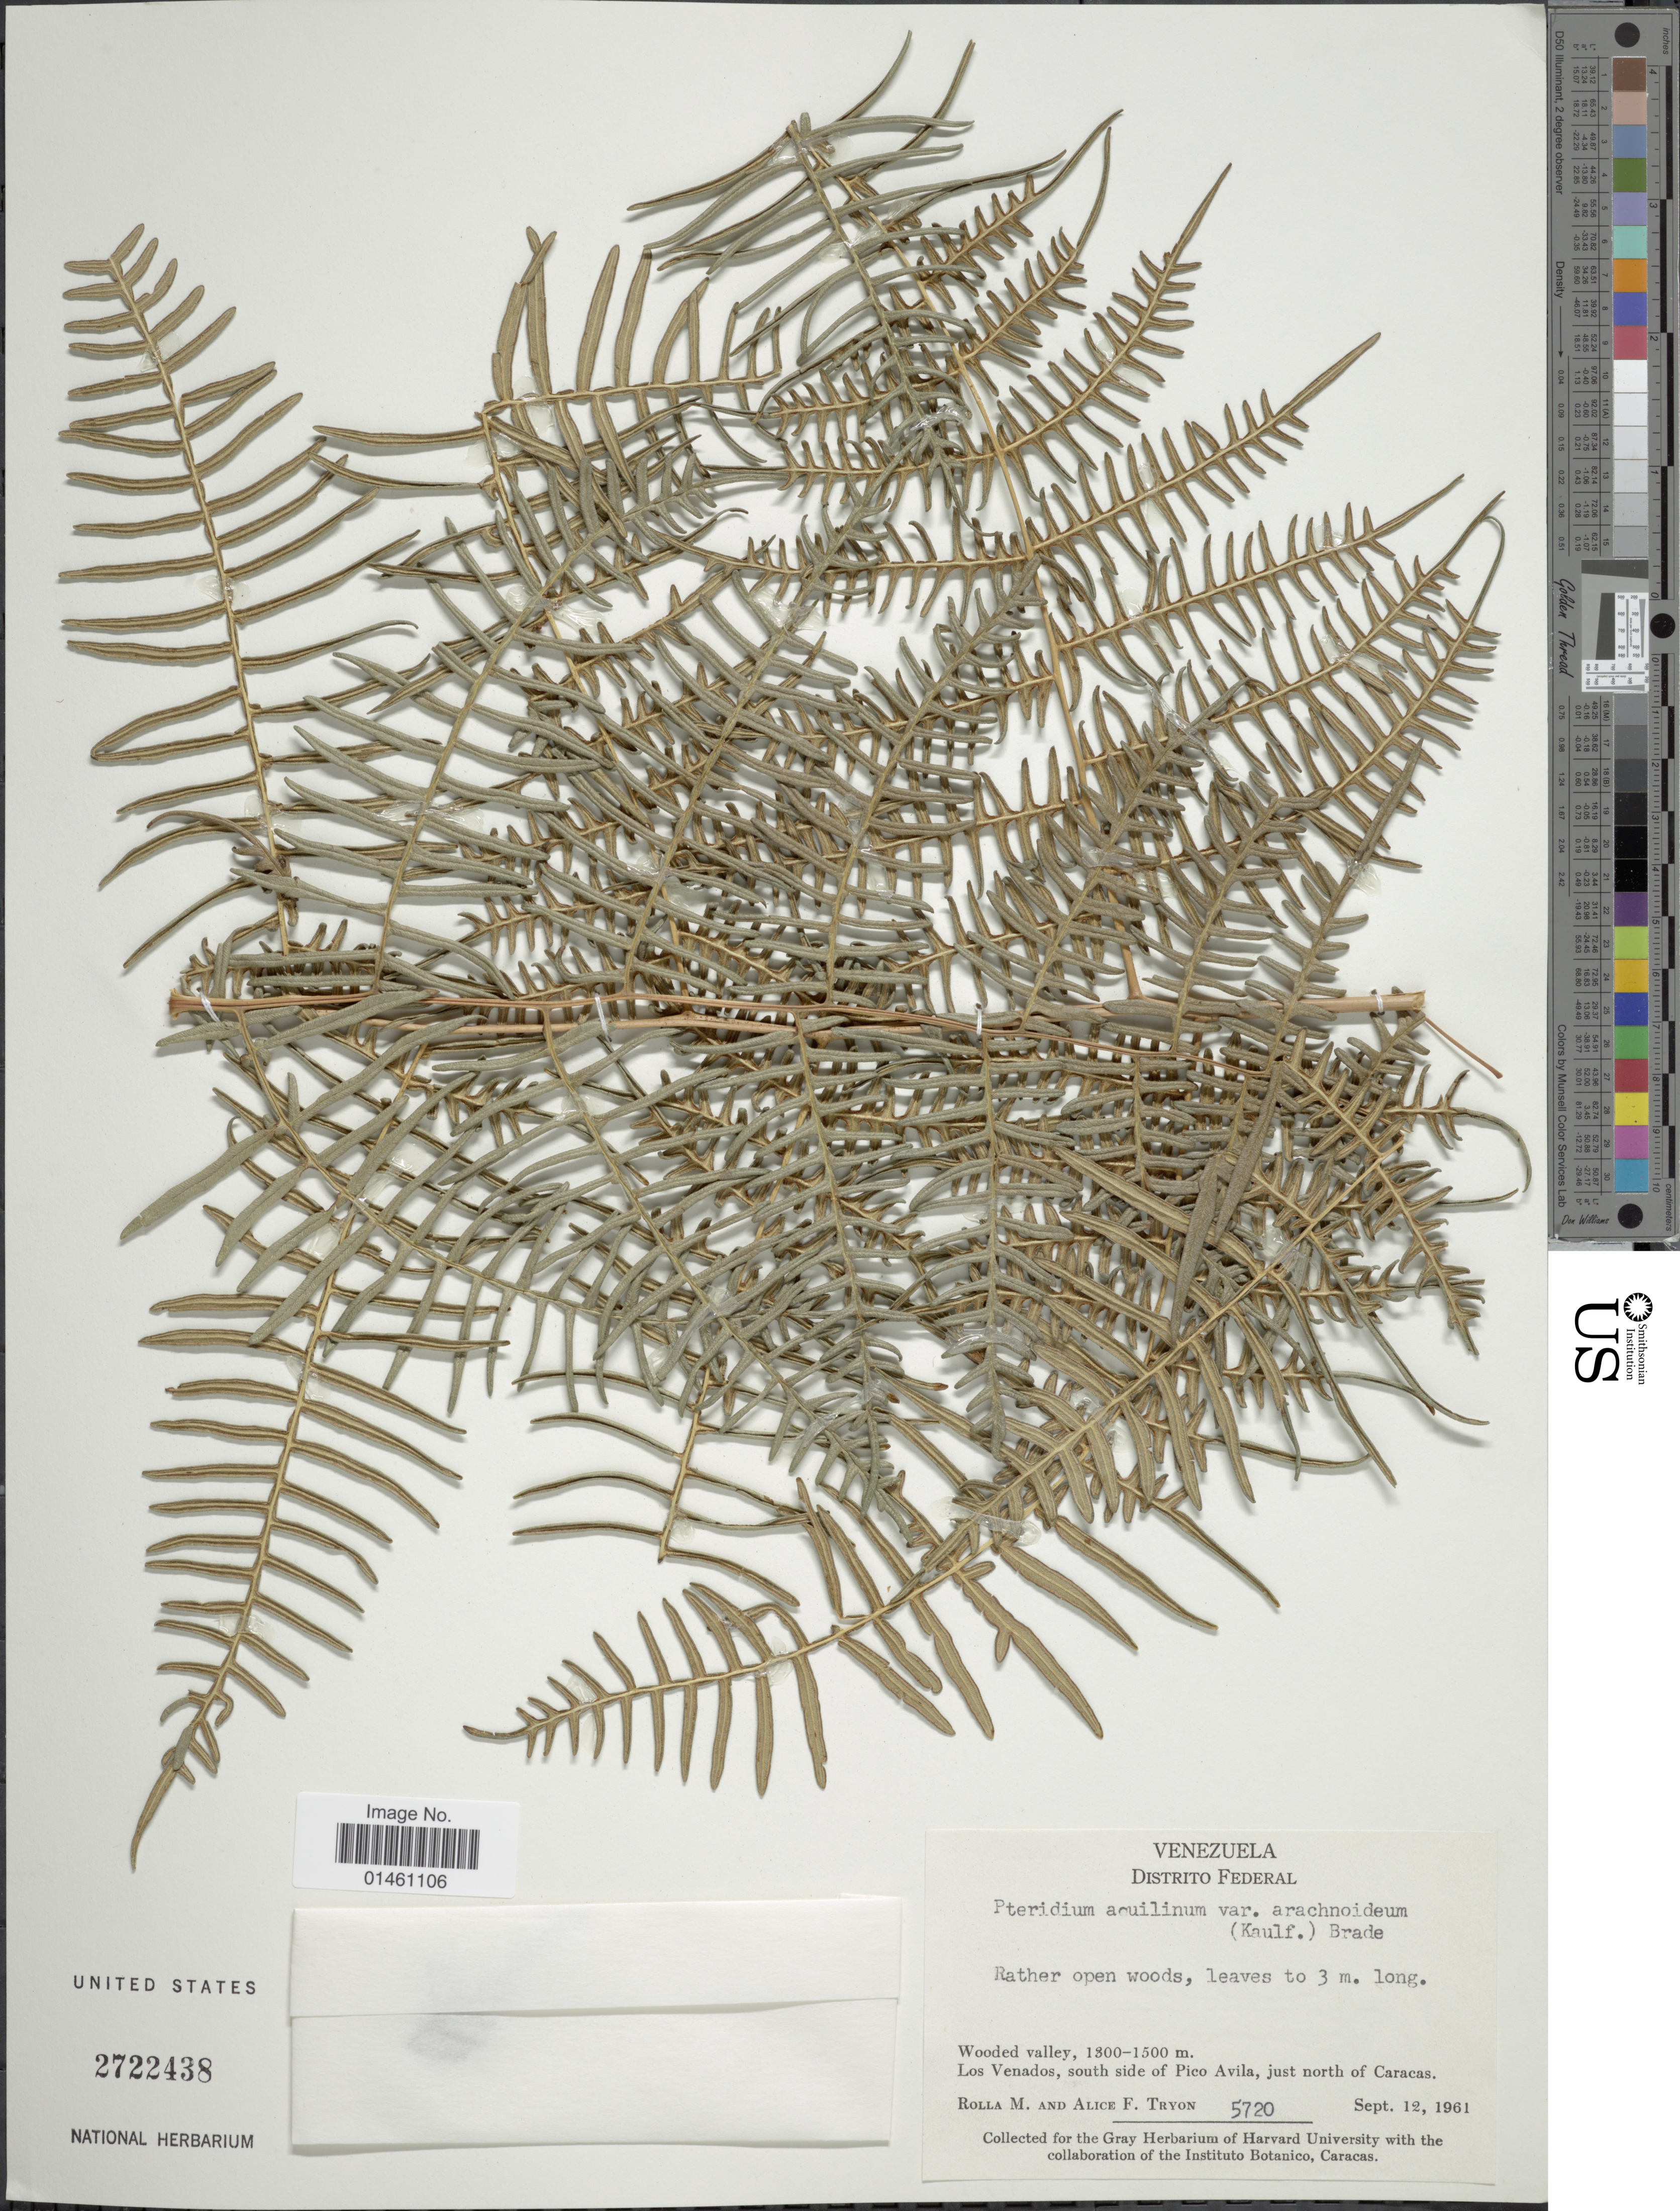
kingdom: Plantae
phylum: Tracheophyta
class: Polypodiopsida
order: Polypodiales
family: Dennstaedtiaceae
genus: Pteridium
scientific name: Pteridium aquilinum var. arachnoideum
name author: (Kaulf.) Herter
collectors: R. M. Tryon & A. F. Tryon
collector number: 5720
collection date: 1961-09-12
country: Venezuela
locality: Distrito Federal, Wooded valley, Los Venados, south side of Pico Avila, just north of Caracas.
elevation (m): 1300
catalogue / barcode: US 2722438